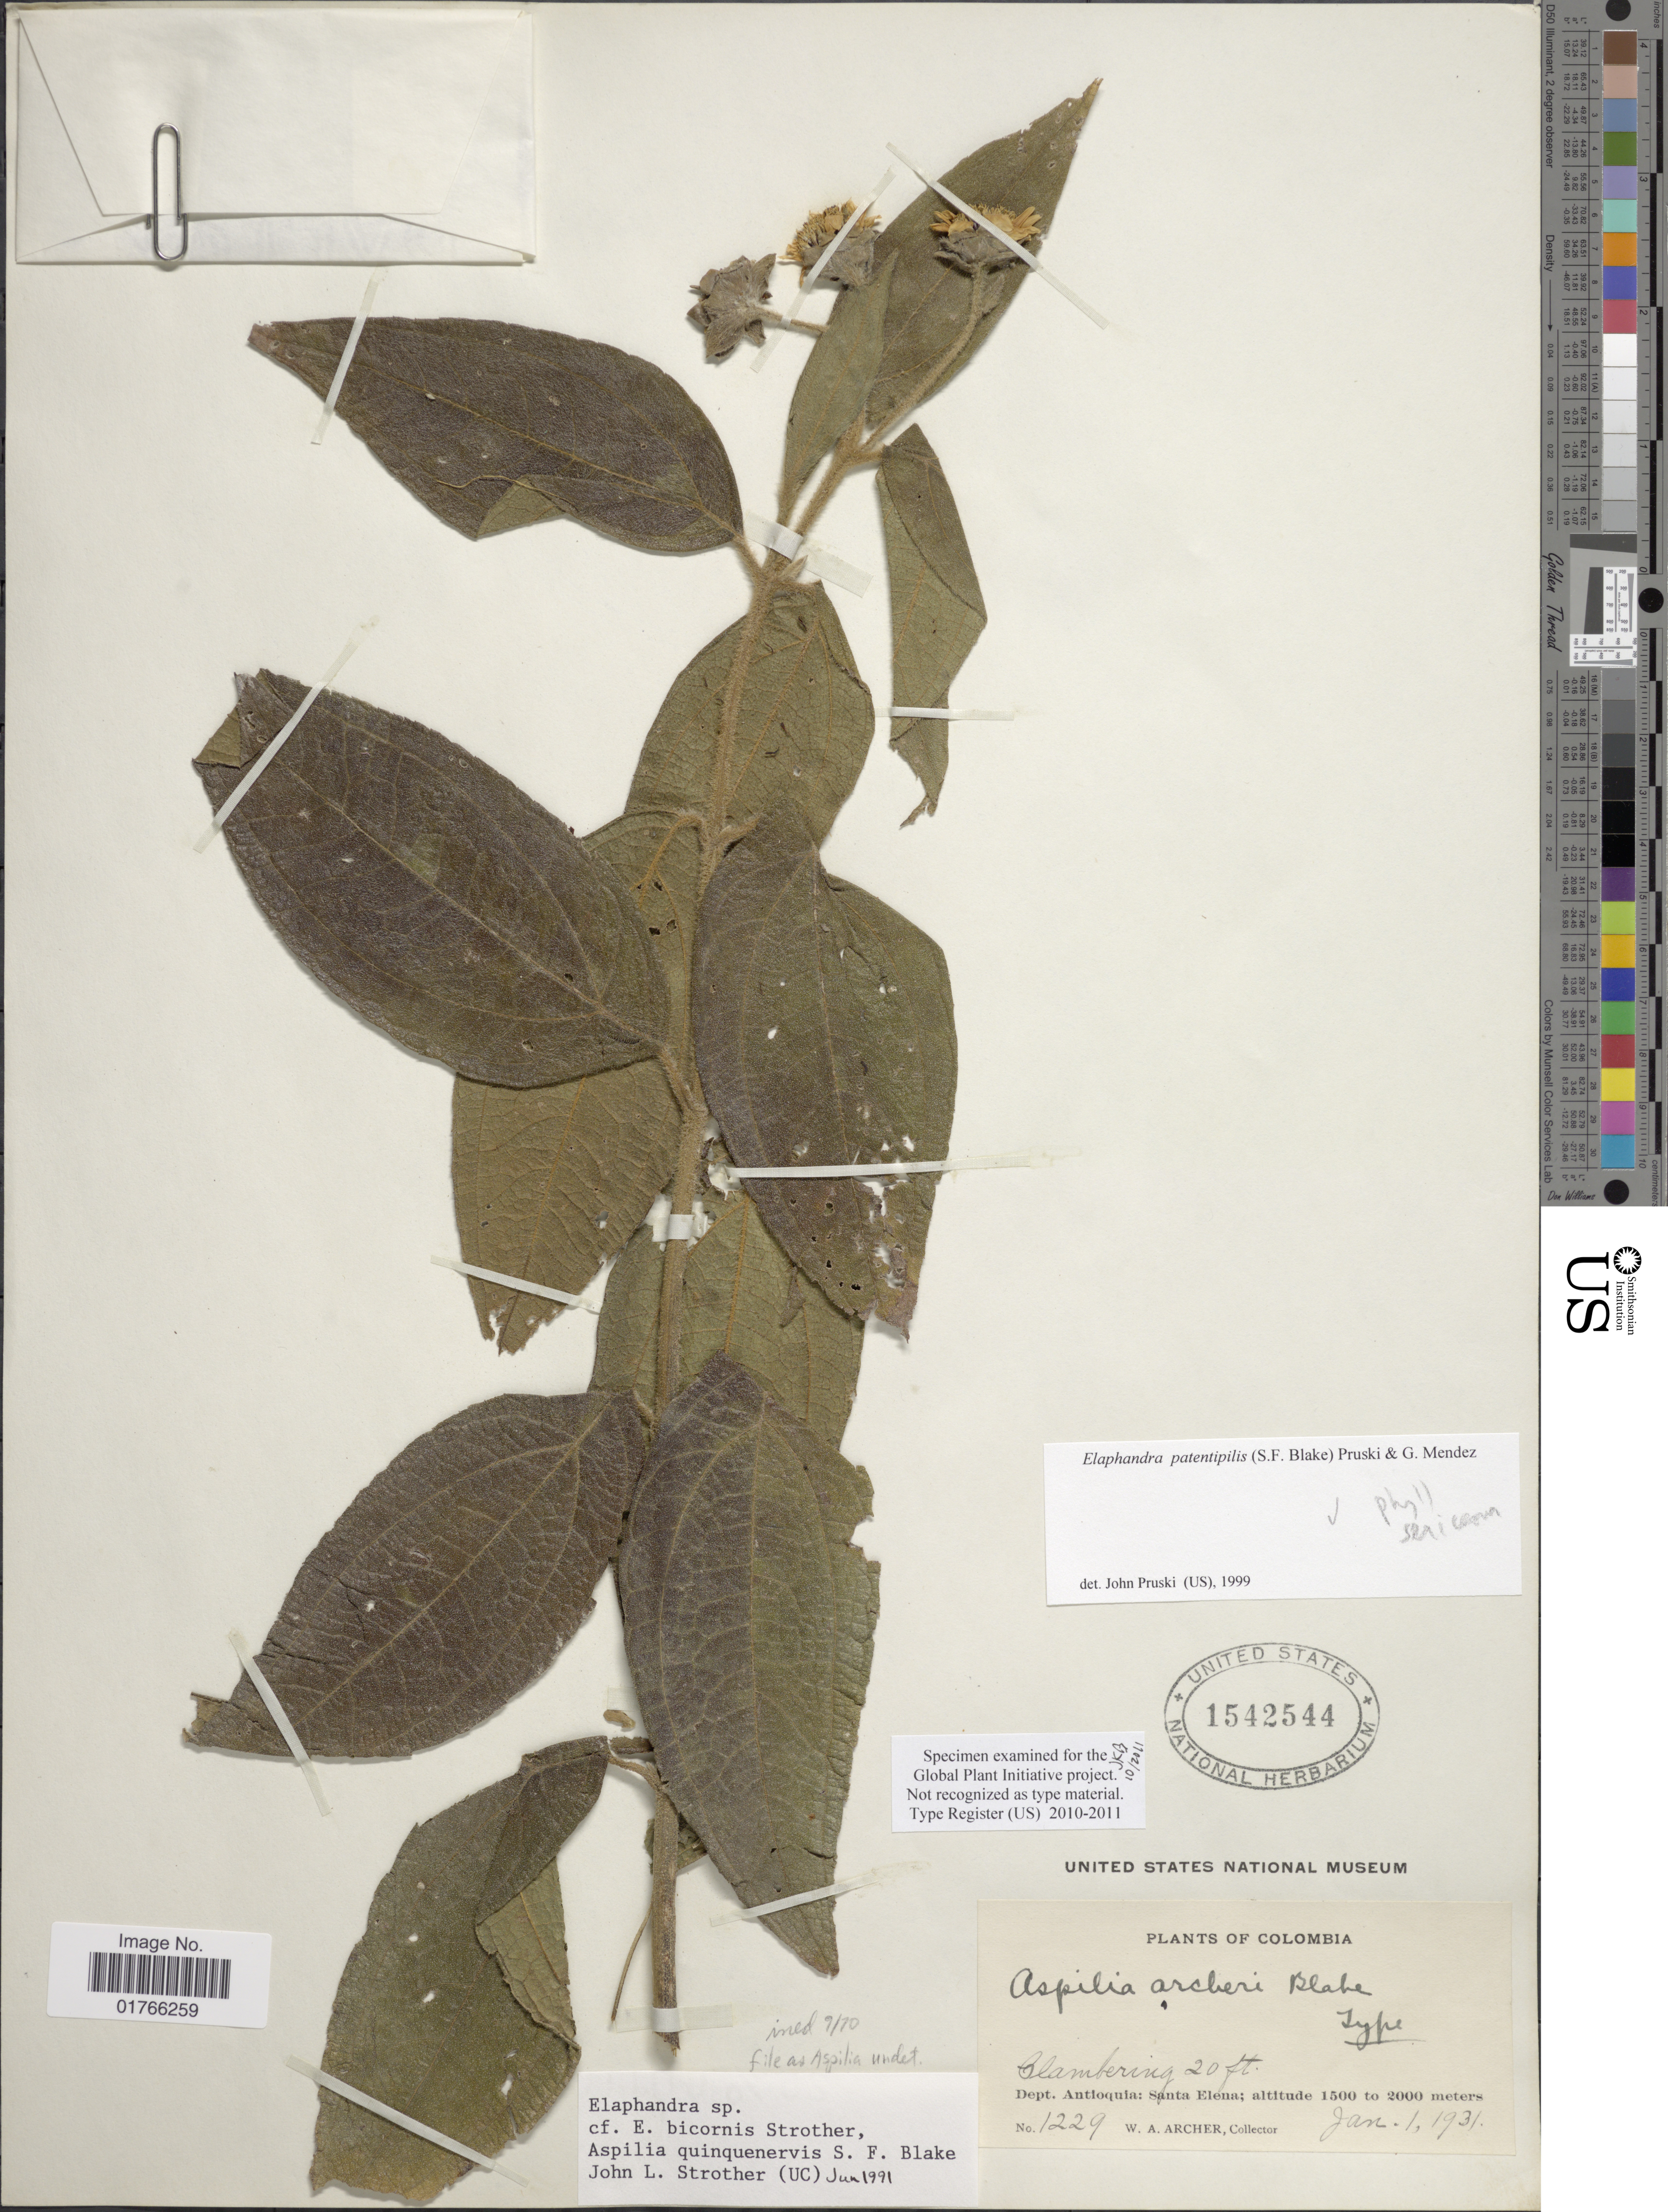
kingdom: Plantae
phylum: Tracheophyta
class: Magnoliopsida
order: Asterales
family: Asteraceae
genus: Elaphandra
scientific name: Elaphandra patentipilis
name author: (S.F. Blake) Pruski & Mendez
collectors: W. A. Archer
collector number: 1229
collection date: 1931-01-01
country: Colombia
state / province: Antioquia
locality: Santa Elena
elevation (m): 1500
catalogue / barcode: US 1542544